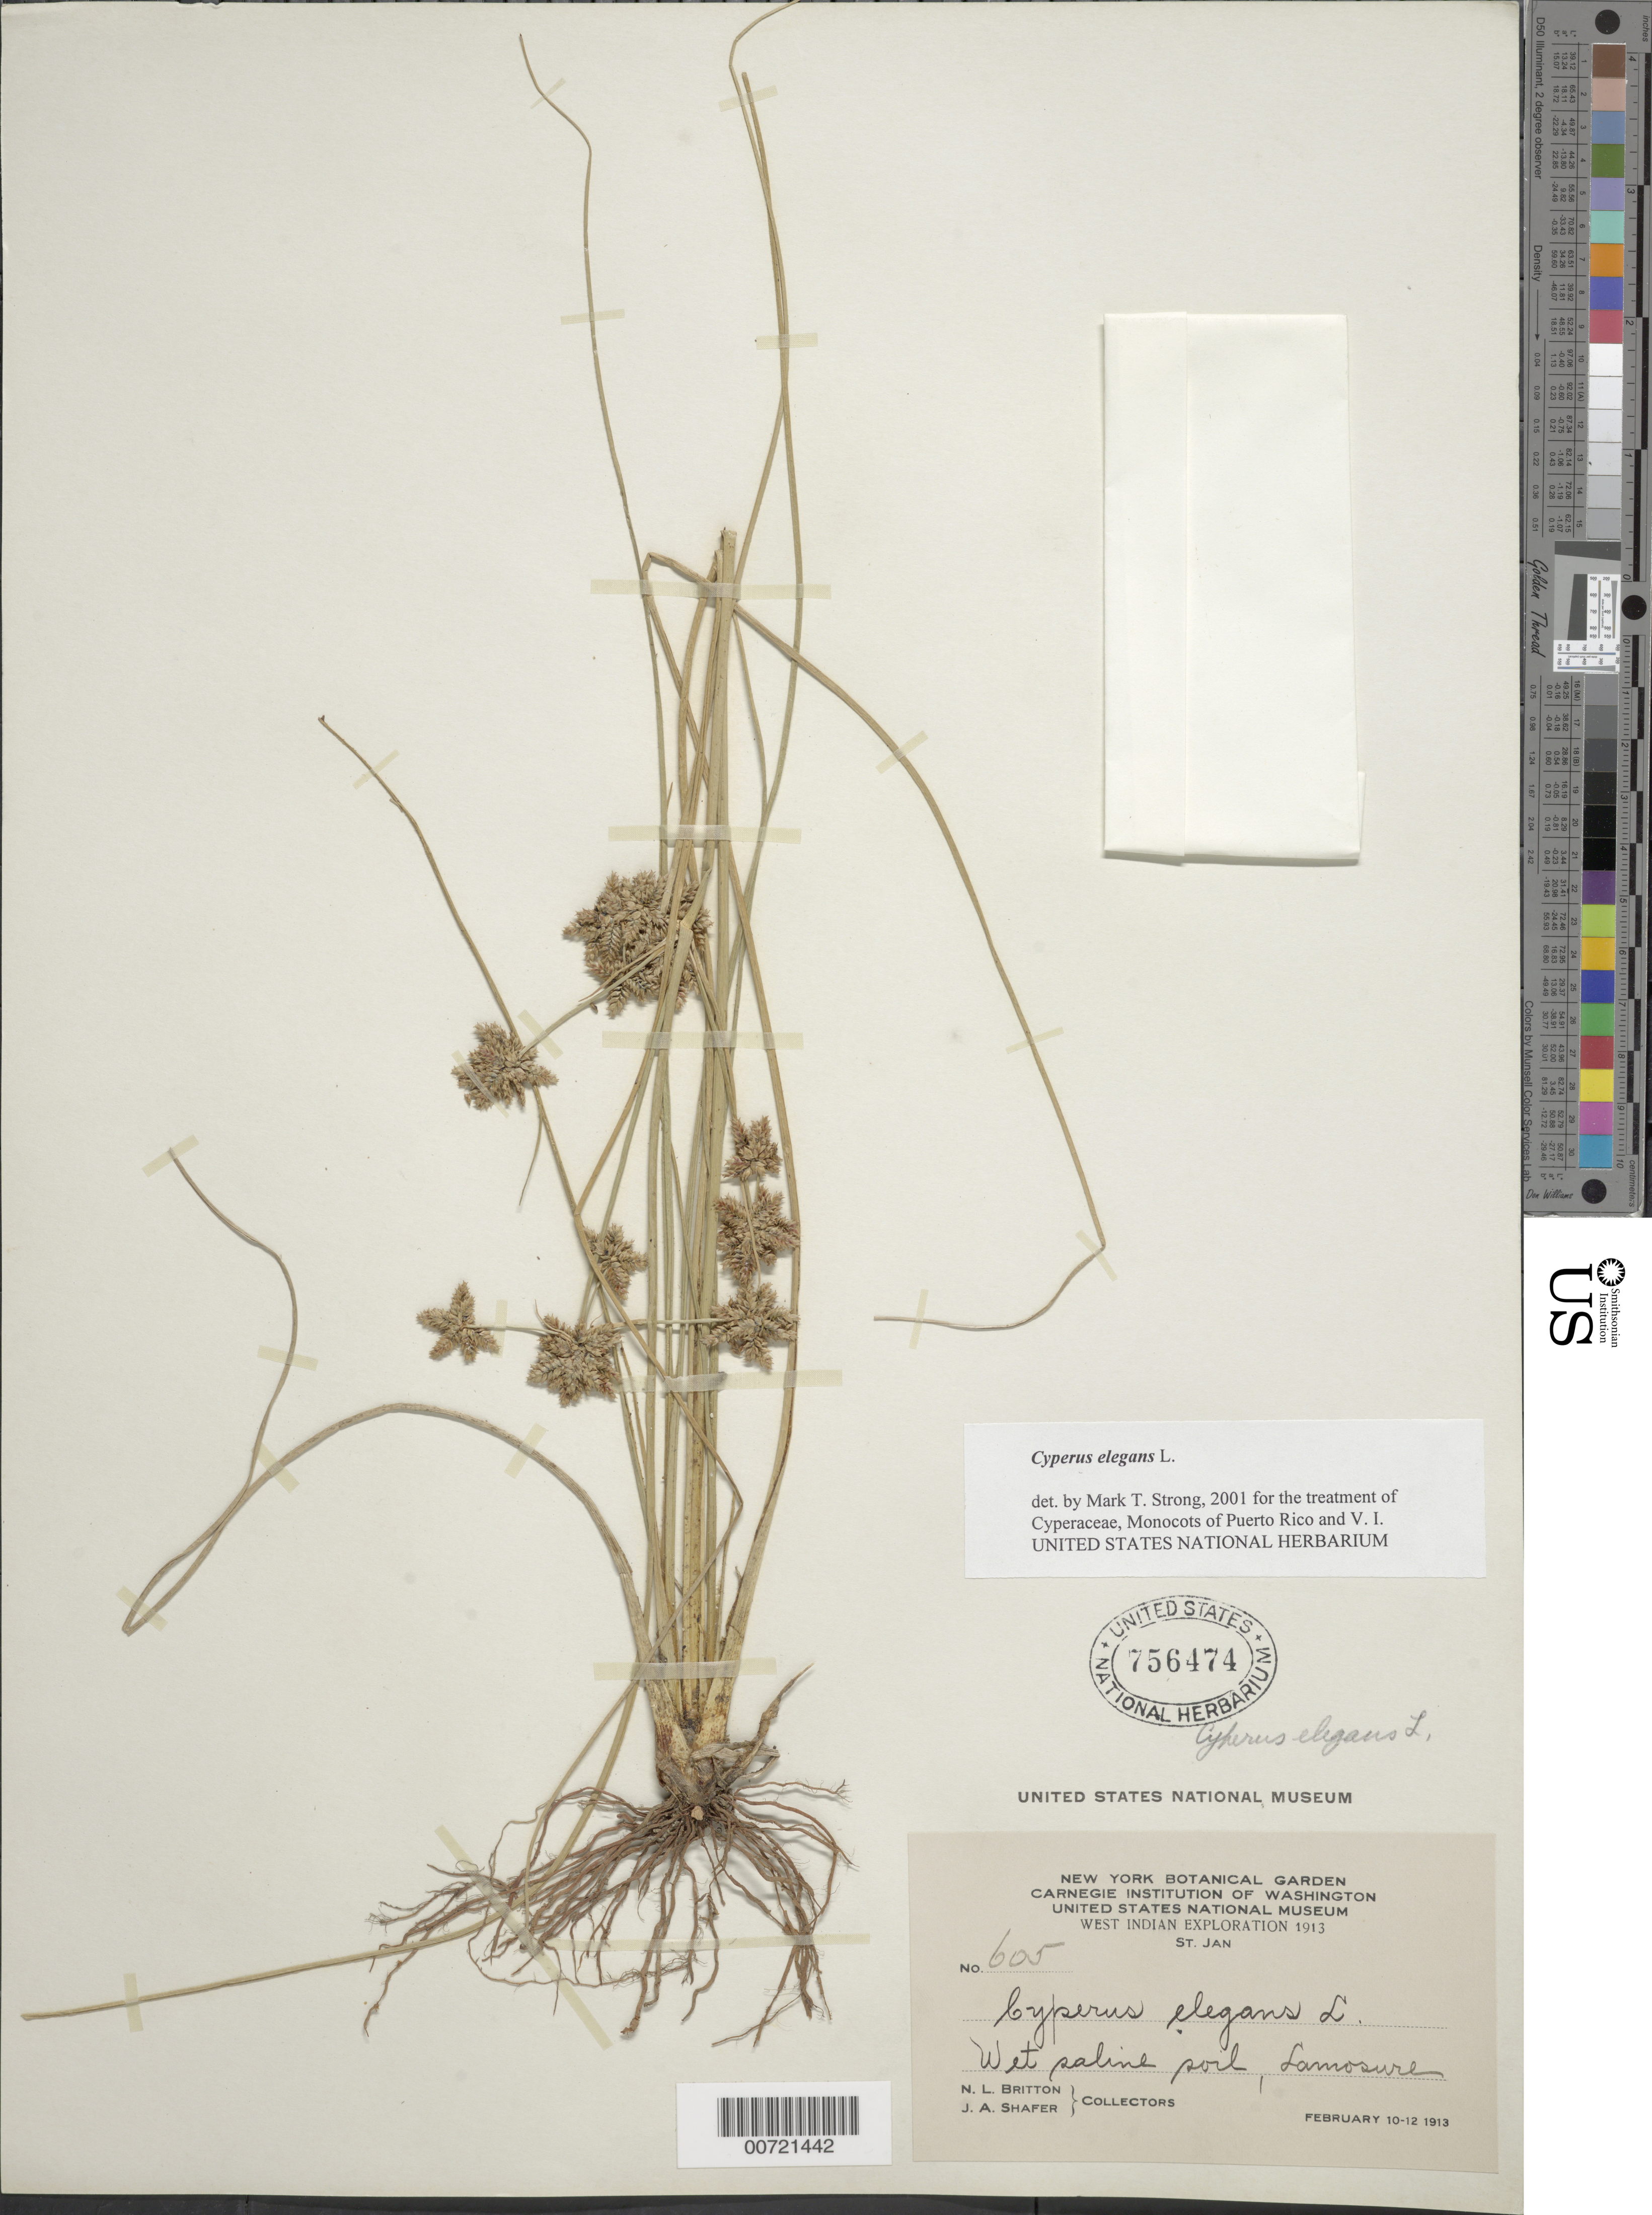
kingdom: Plantae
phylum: Tracheophyta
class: Liliopsida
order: Poales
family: Cyperaceae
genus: Cyperus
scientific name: Cyperus elegans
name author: L.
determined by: Strong, M. T., (US), Smithsonian Institution - National Museum of Natural History (UNITED STATES)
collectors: N. Britton & J. A. Shafer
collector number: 605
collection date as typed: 10 Feb 1913 to 12 Feb 1913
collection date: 1913-02-10/1913-02-12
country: U.S. Virgin Islands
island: St. John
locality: St. Jan: Lamesure.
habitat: Wet saline soil.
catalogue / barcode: US 756474